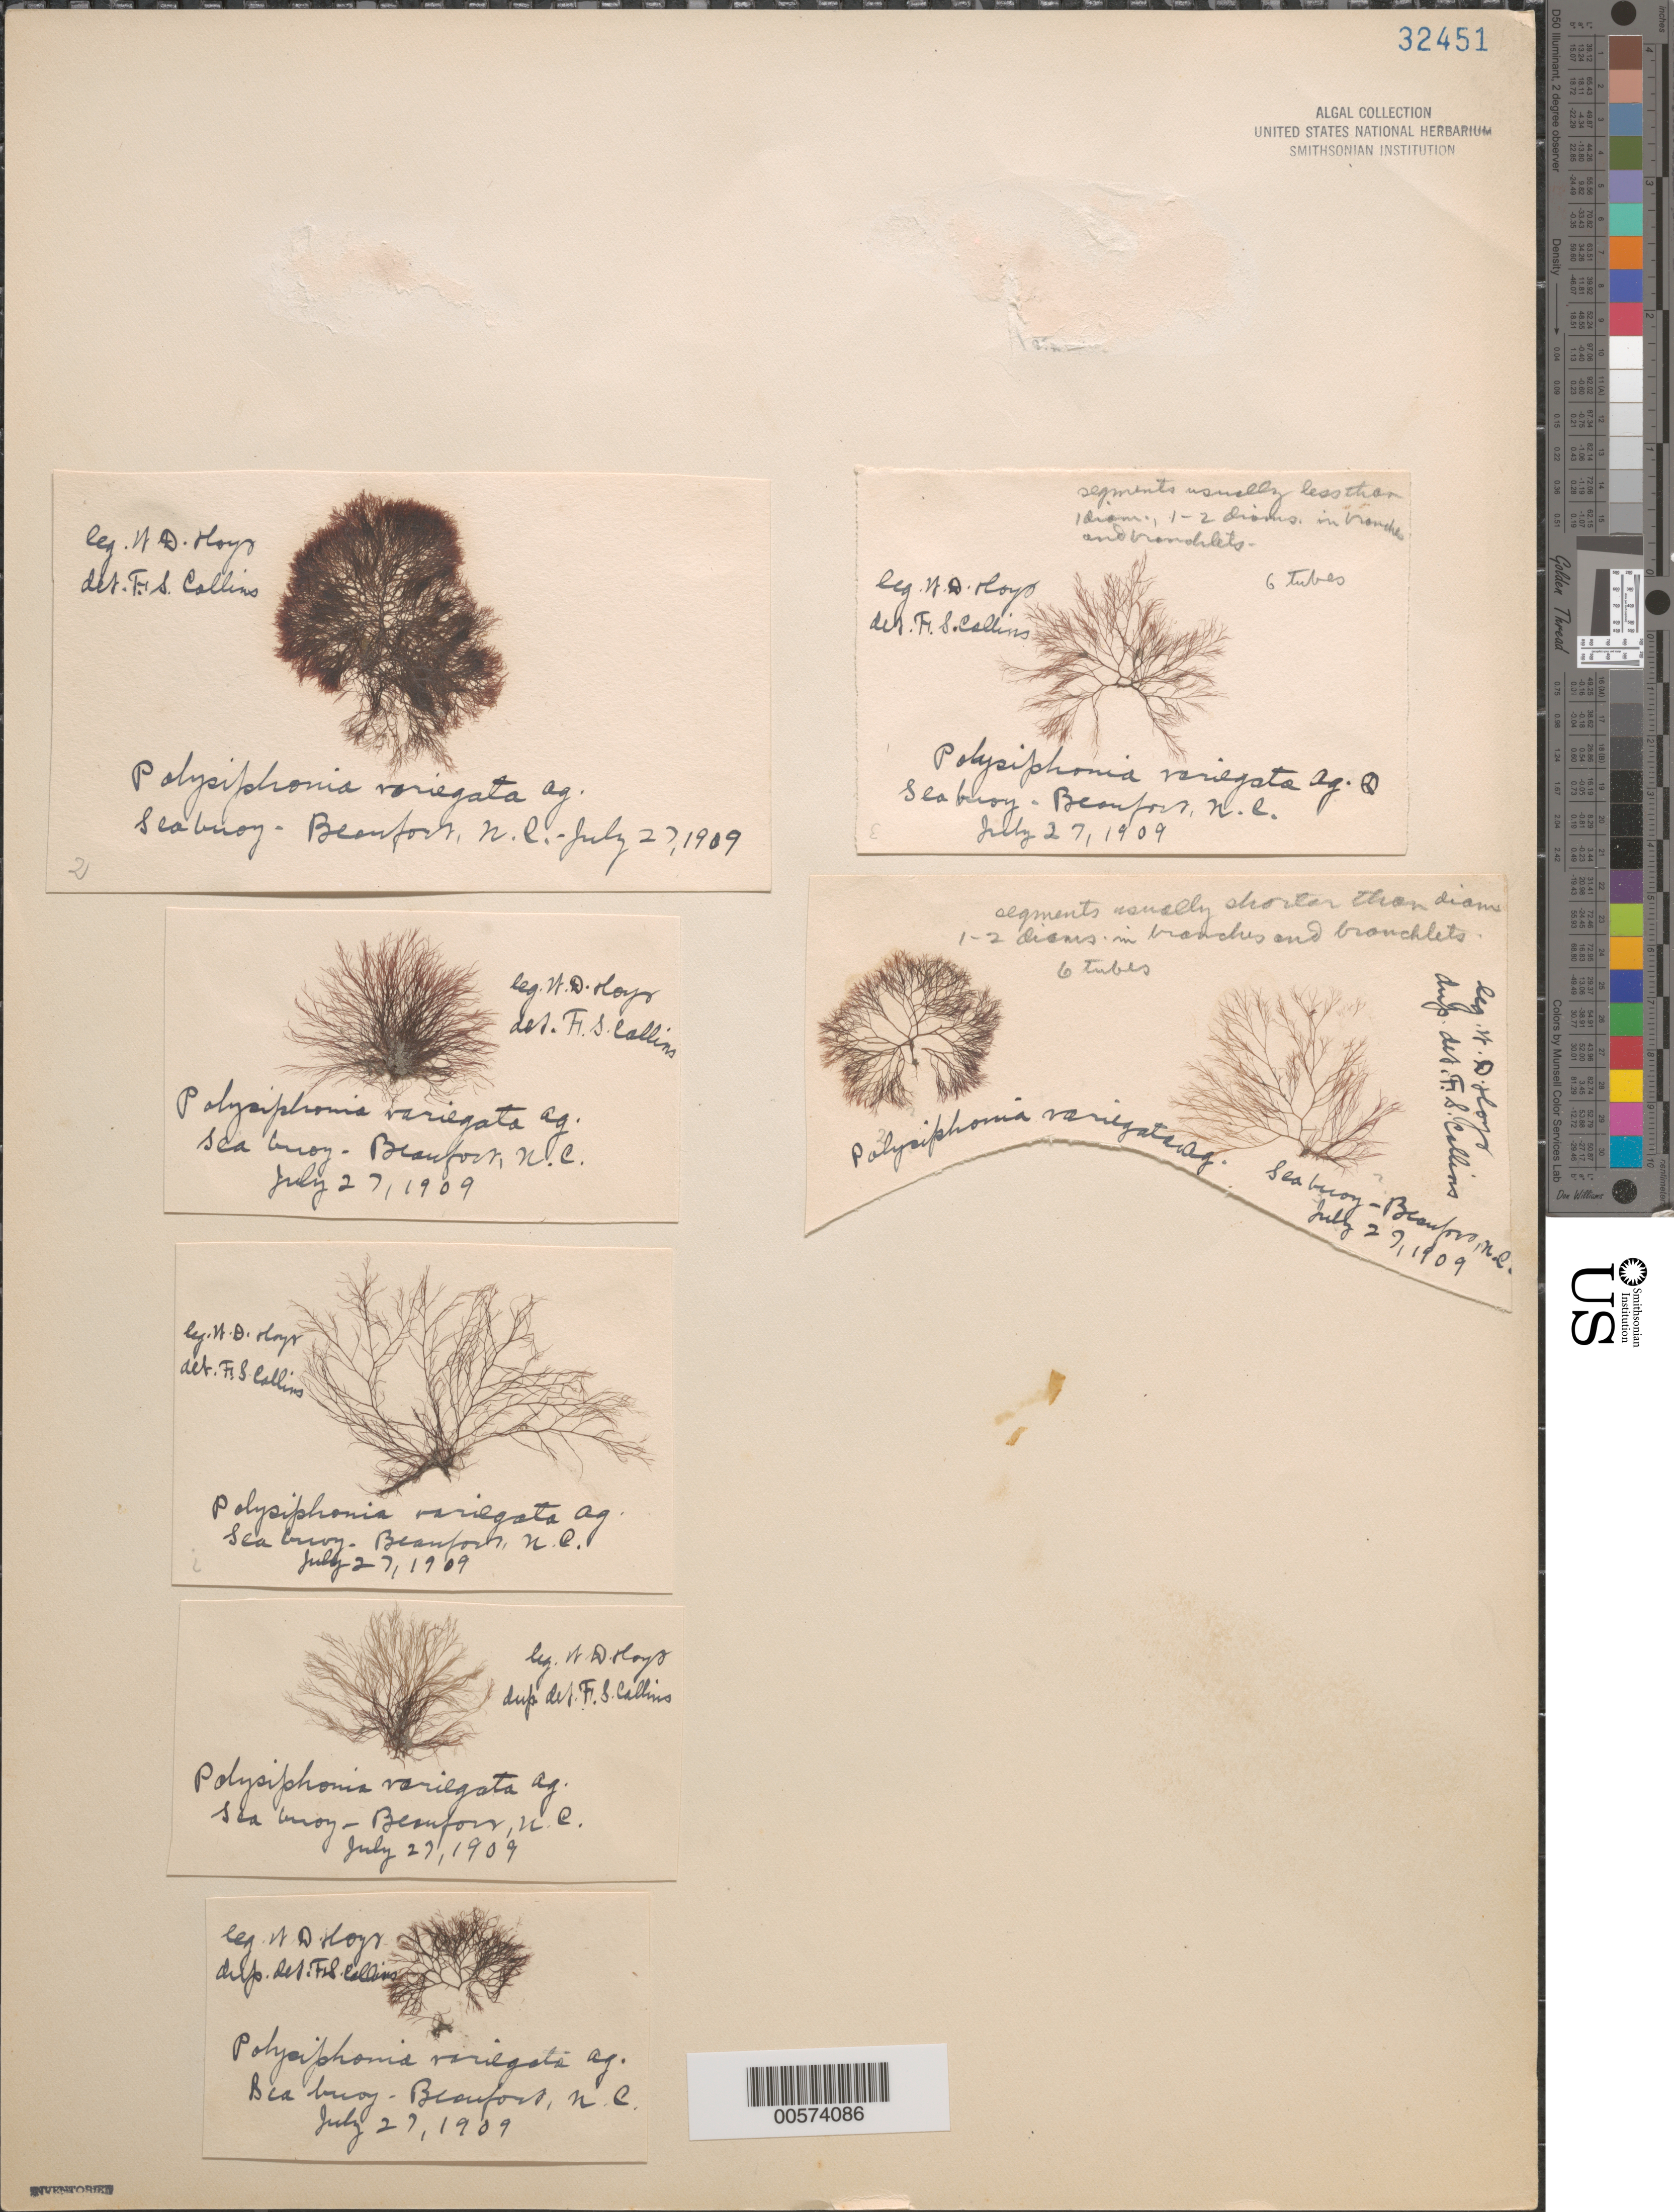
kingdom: Plantae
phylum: Rhodophyta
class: Florideophyceae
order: Ceramiales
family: Rhodomelaceae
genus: Carradoriella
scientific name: Carradoriella denudata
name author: (Dillwyn) Savoie & G.W. Saunders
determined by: Algae name updating Project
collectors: W. D. Hoyt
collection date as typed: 27 Jul 1909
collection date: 1909-07-27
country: United States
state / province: North Carolina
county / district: Carteret County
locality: Beaufort, sea buoy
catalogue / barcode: US 32451